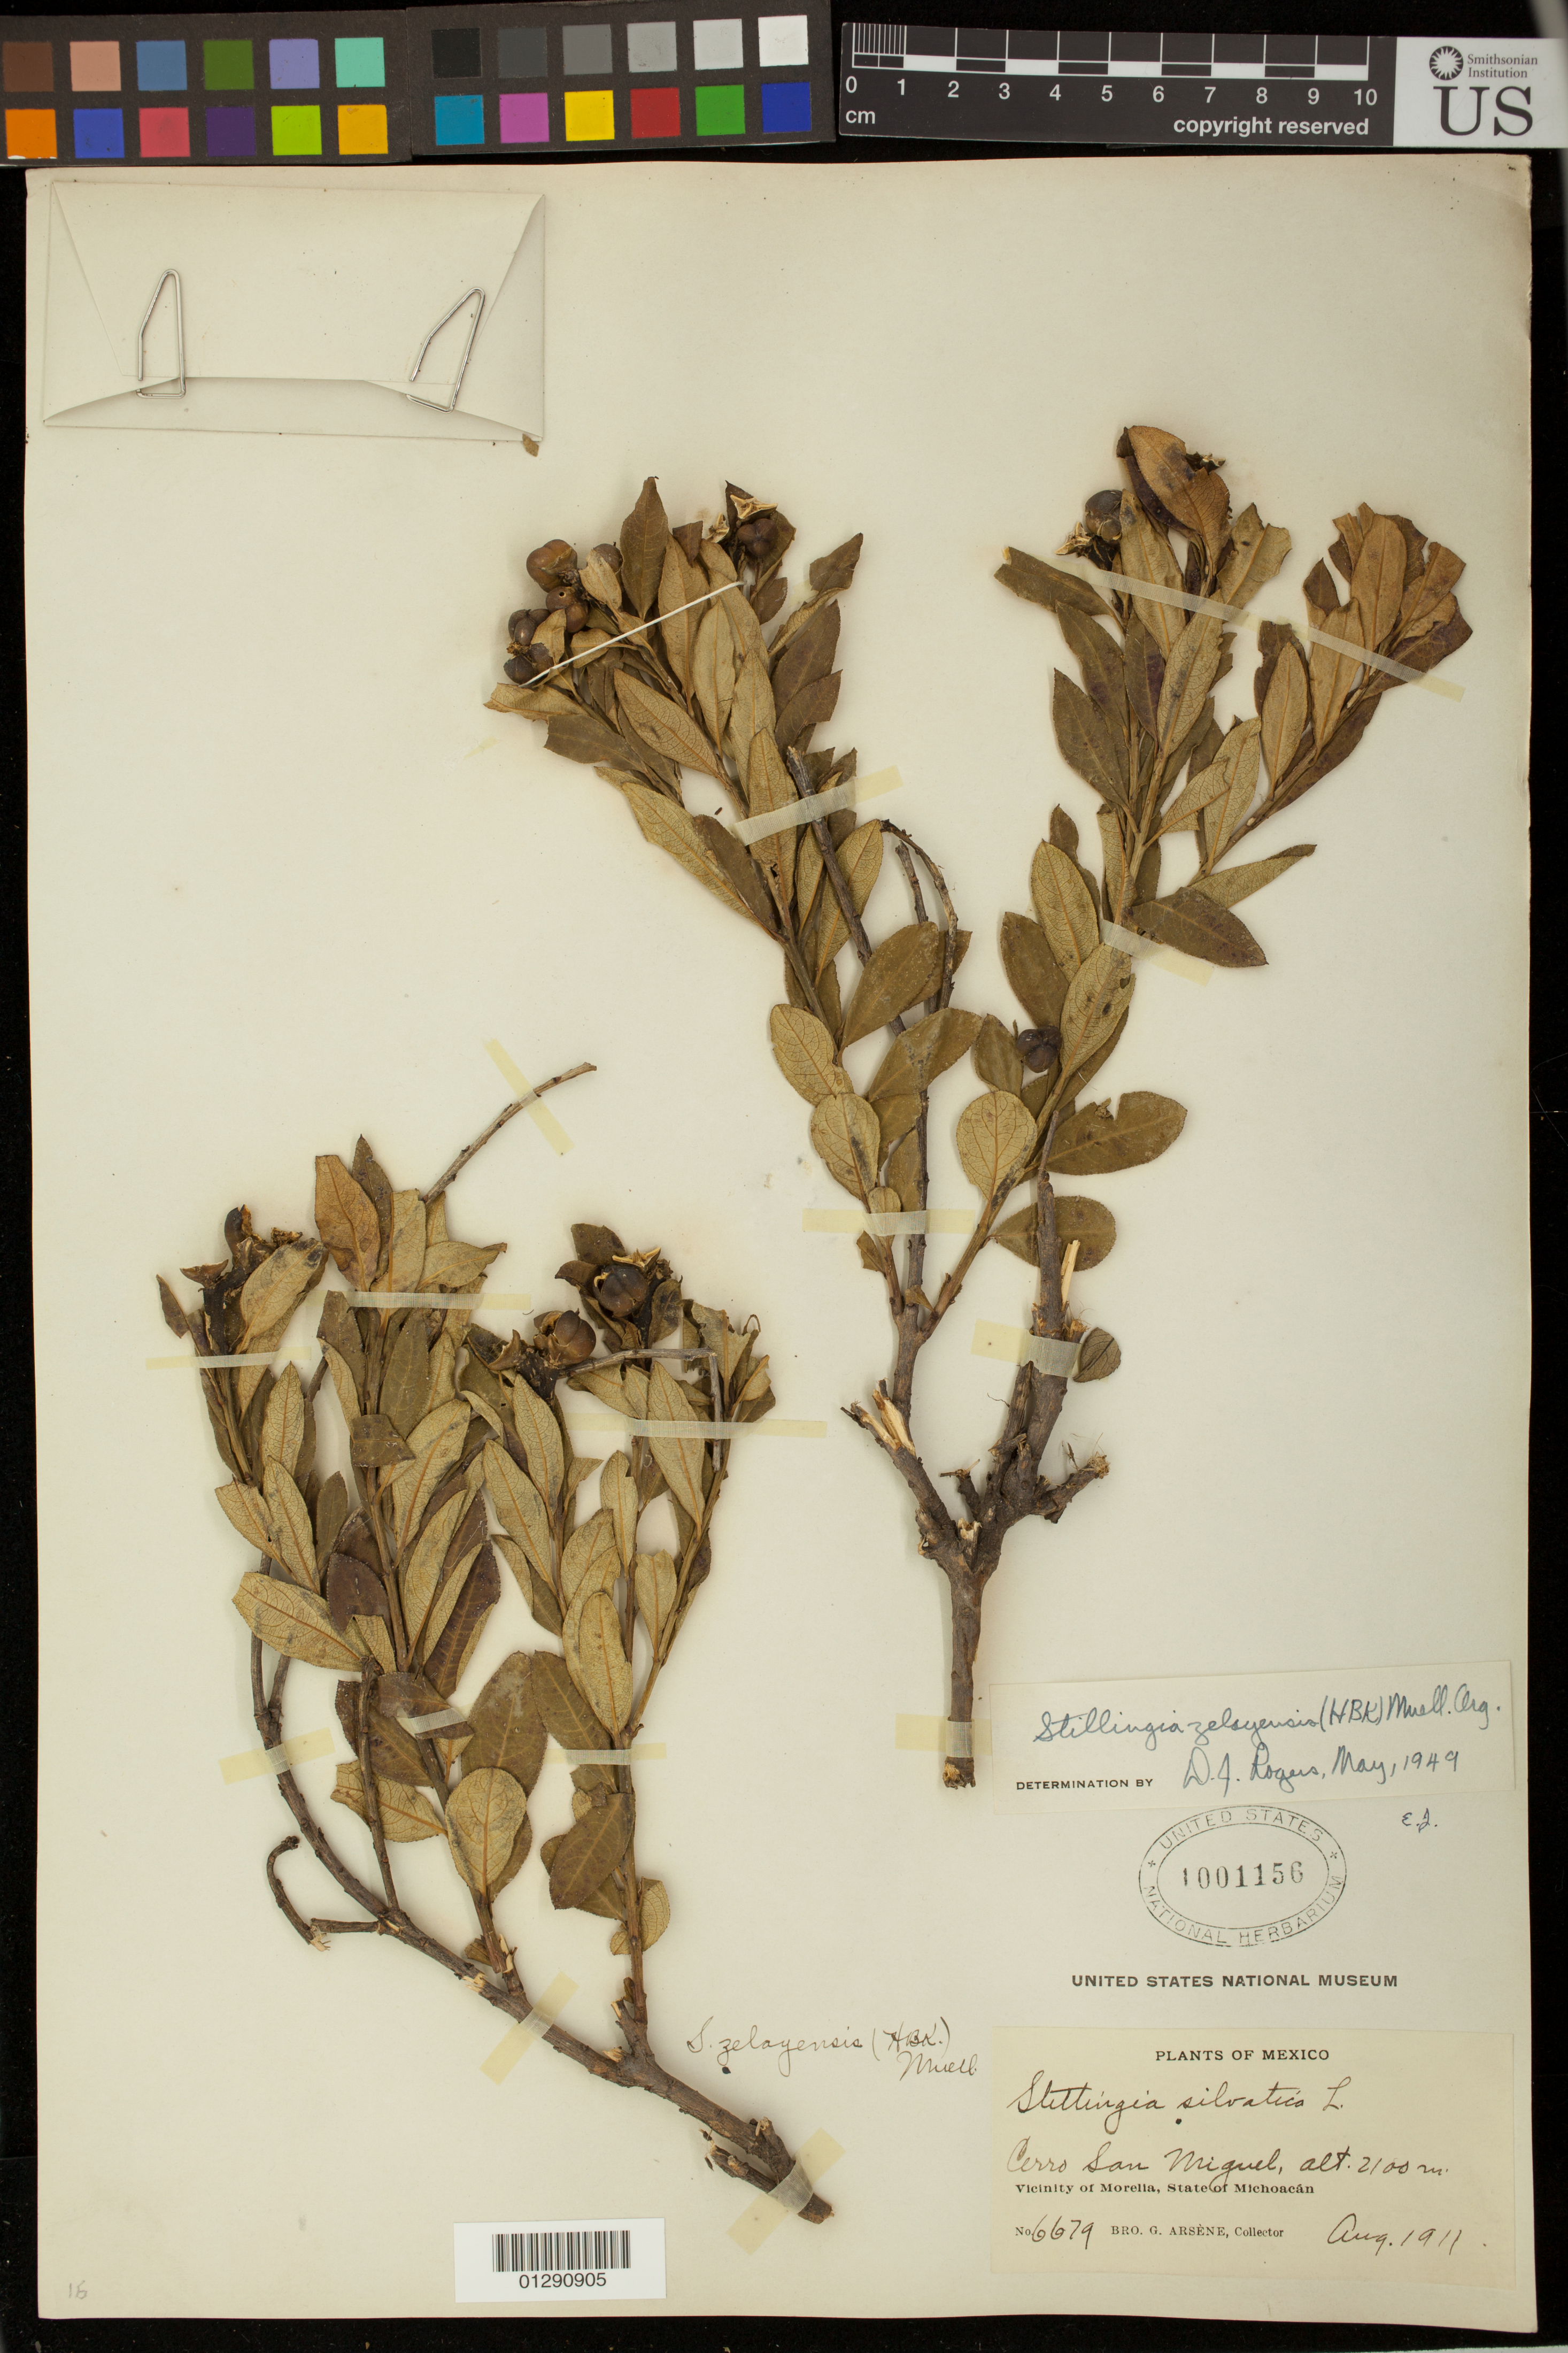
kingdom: Plantae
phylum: Tracheophyta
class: Magnoliopsida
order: Malpighiales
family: Euphorbiaceae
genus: Stillingia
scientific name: Stillingia zelayensis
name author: (Kunth) Müll. Arg.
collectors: Bro. G. Arsène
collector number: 6679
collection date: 1911-08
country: Mexico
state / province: Michoacan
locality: Cerro San Miguel, Vicinity of Morelia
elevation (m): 2100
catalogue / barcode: US 1001156